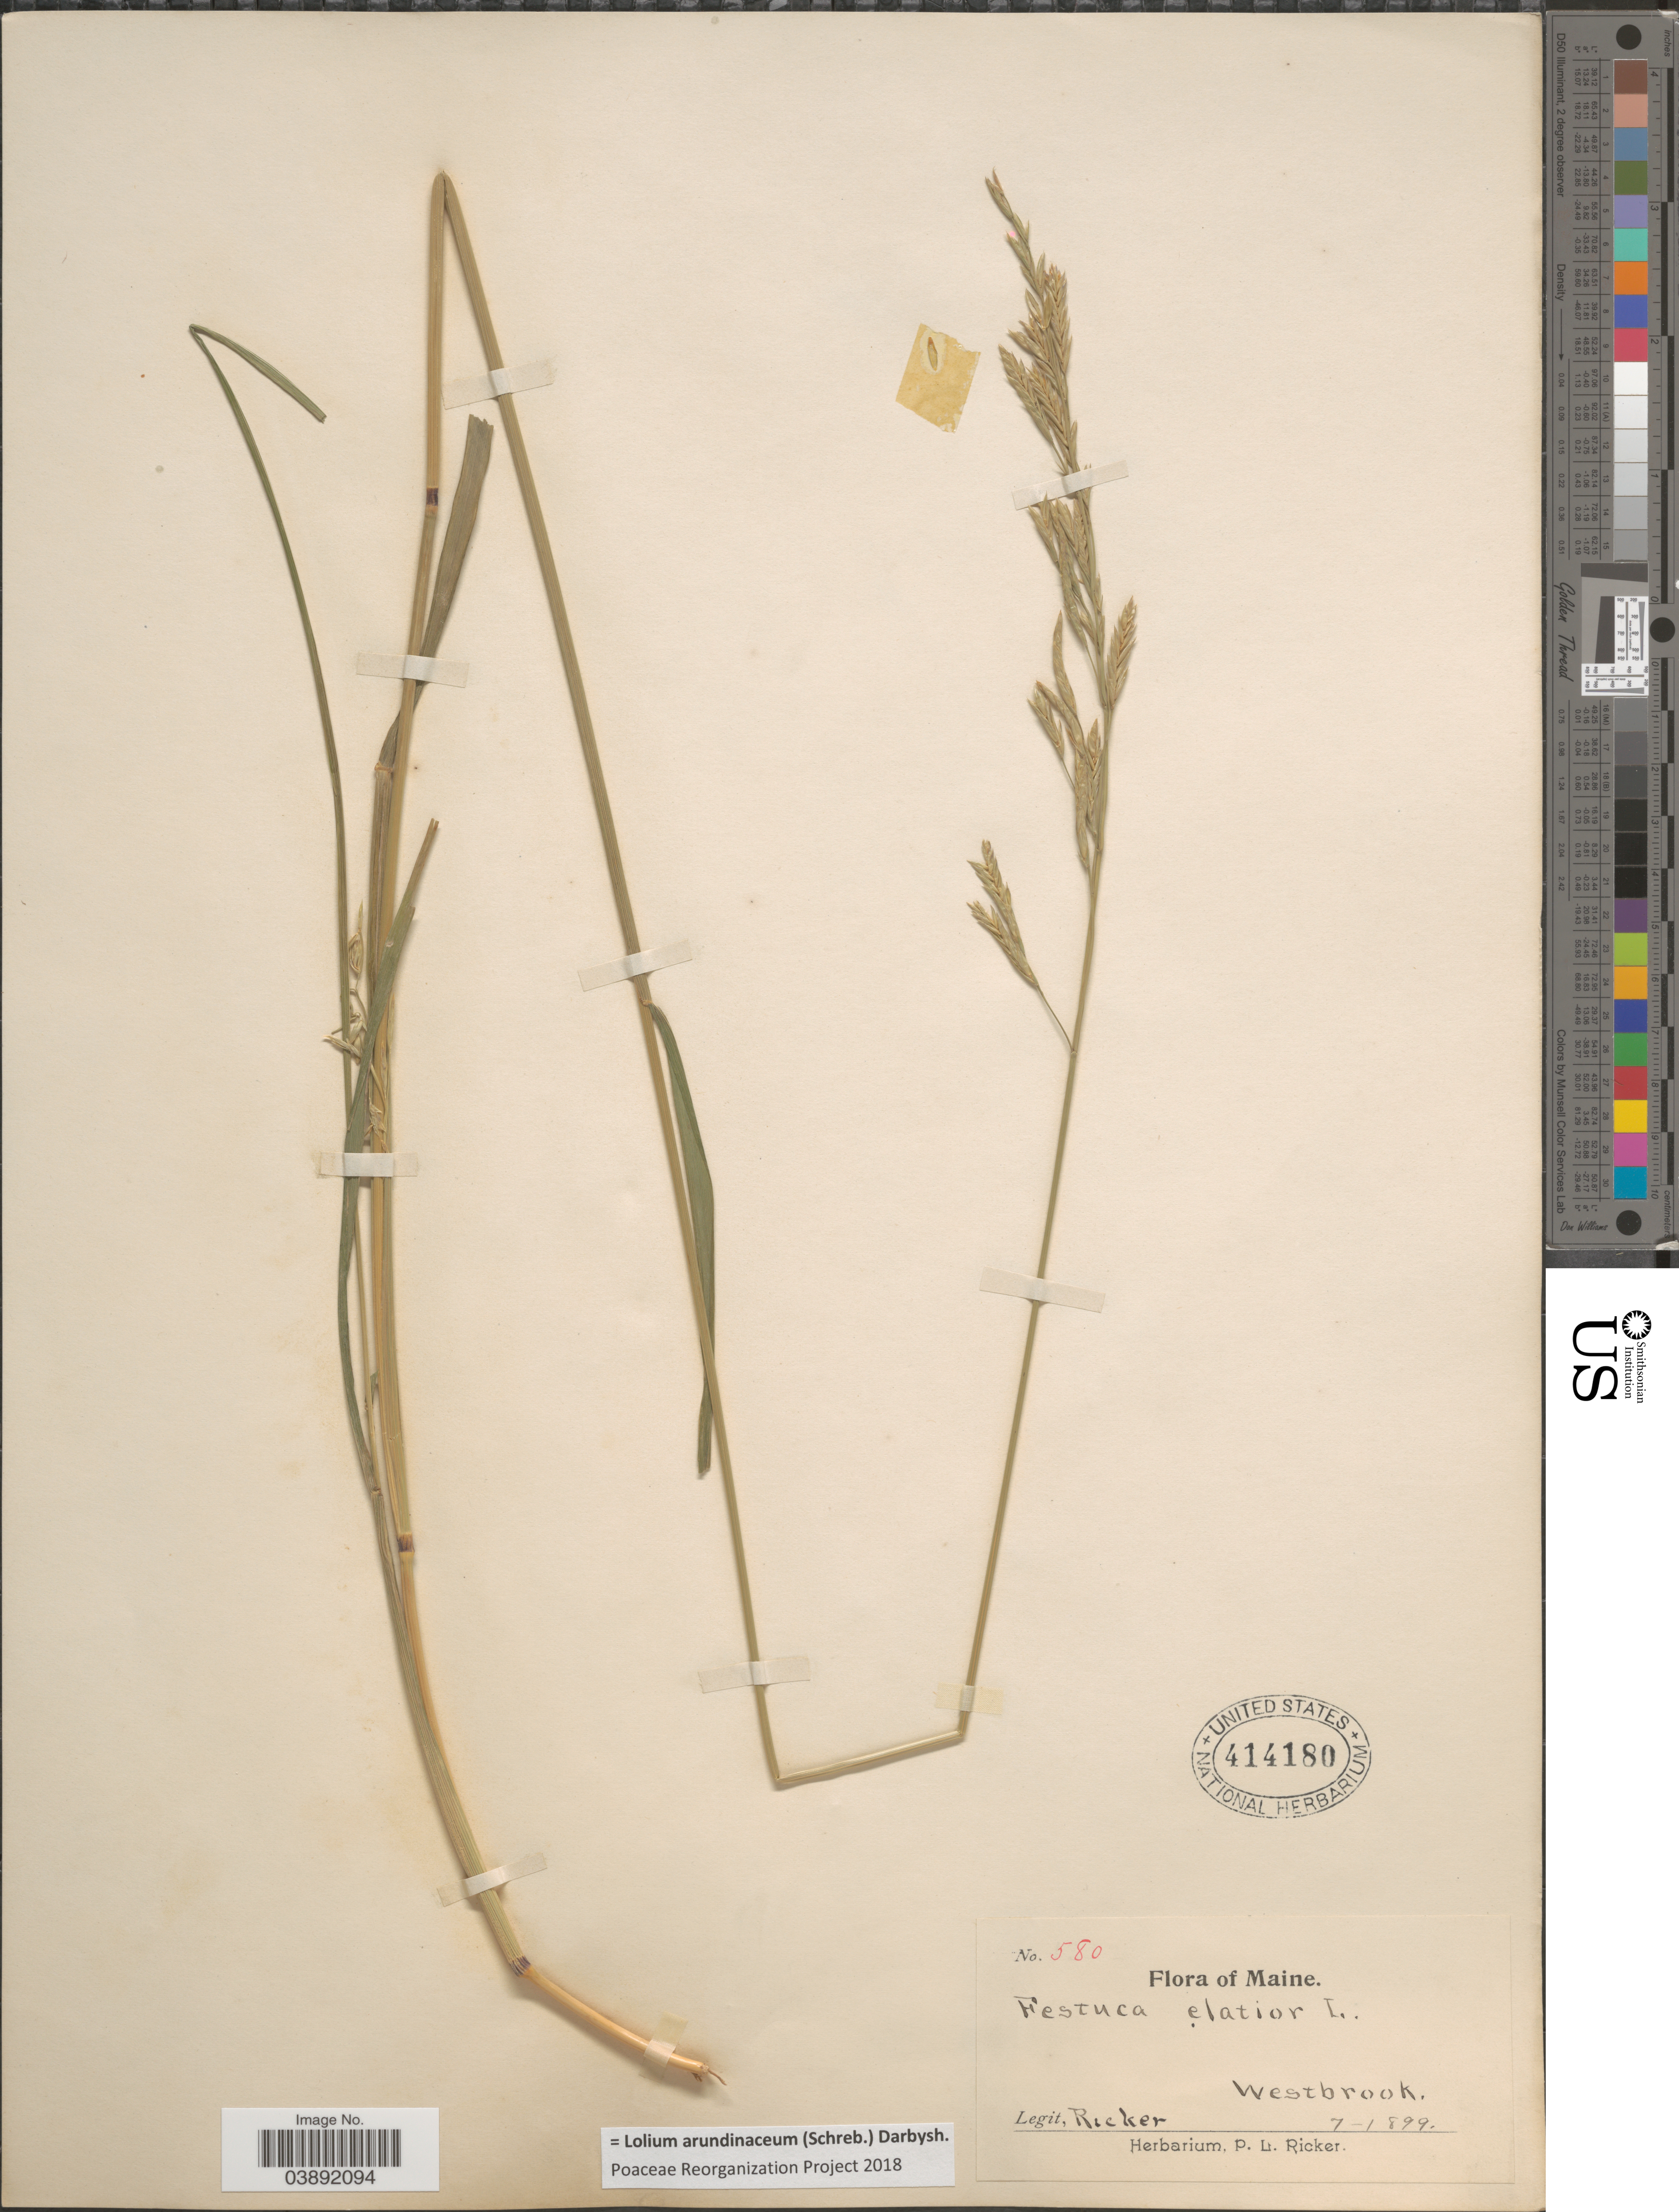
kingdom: Plantae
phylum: Tracheophyta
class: Liliopsida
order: Poales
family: Poaceae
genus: Lolium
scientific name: Lolium arundinaceum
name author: (Schreb.) Darbysh.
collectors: P. Ricker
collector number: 580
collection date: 1899-07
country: United States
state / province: Maine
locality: Westbrook.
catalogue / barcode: US 414180